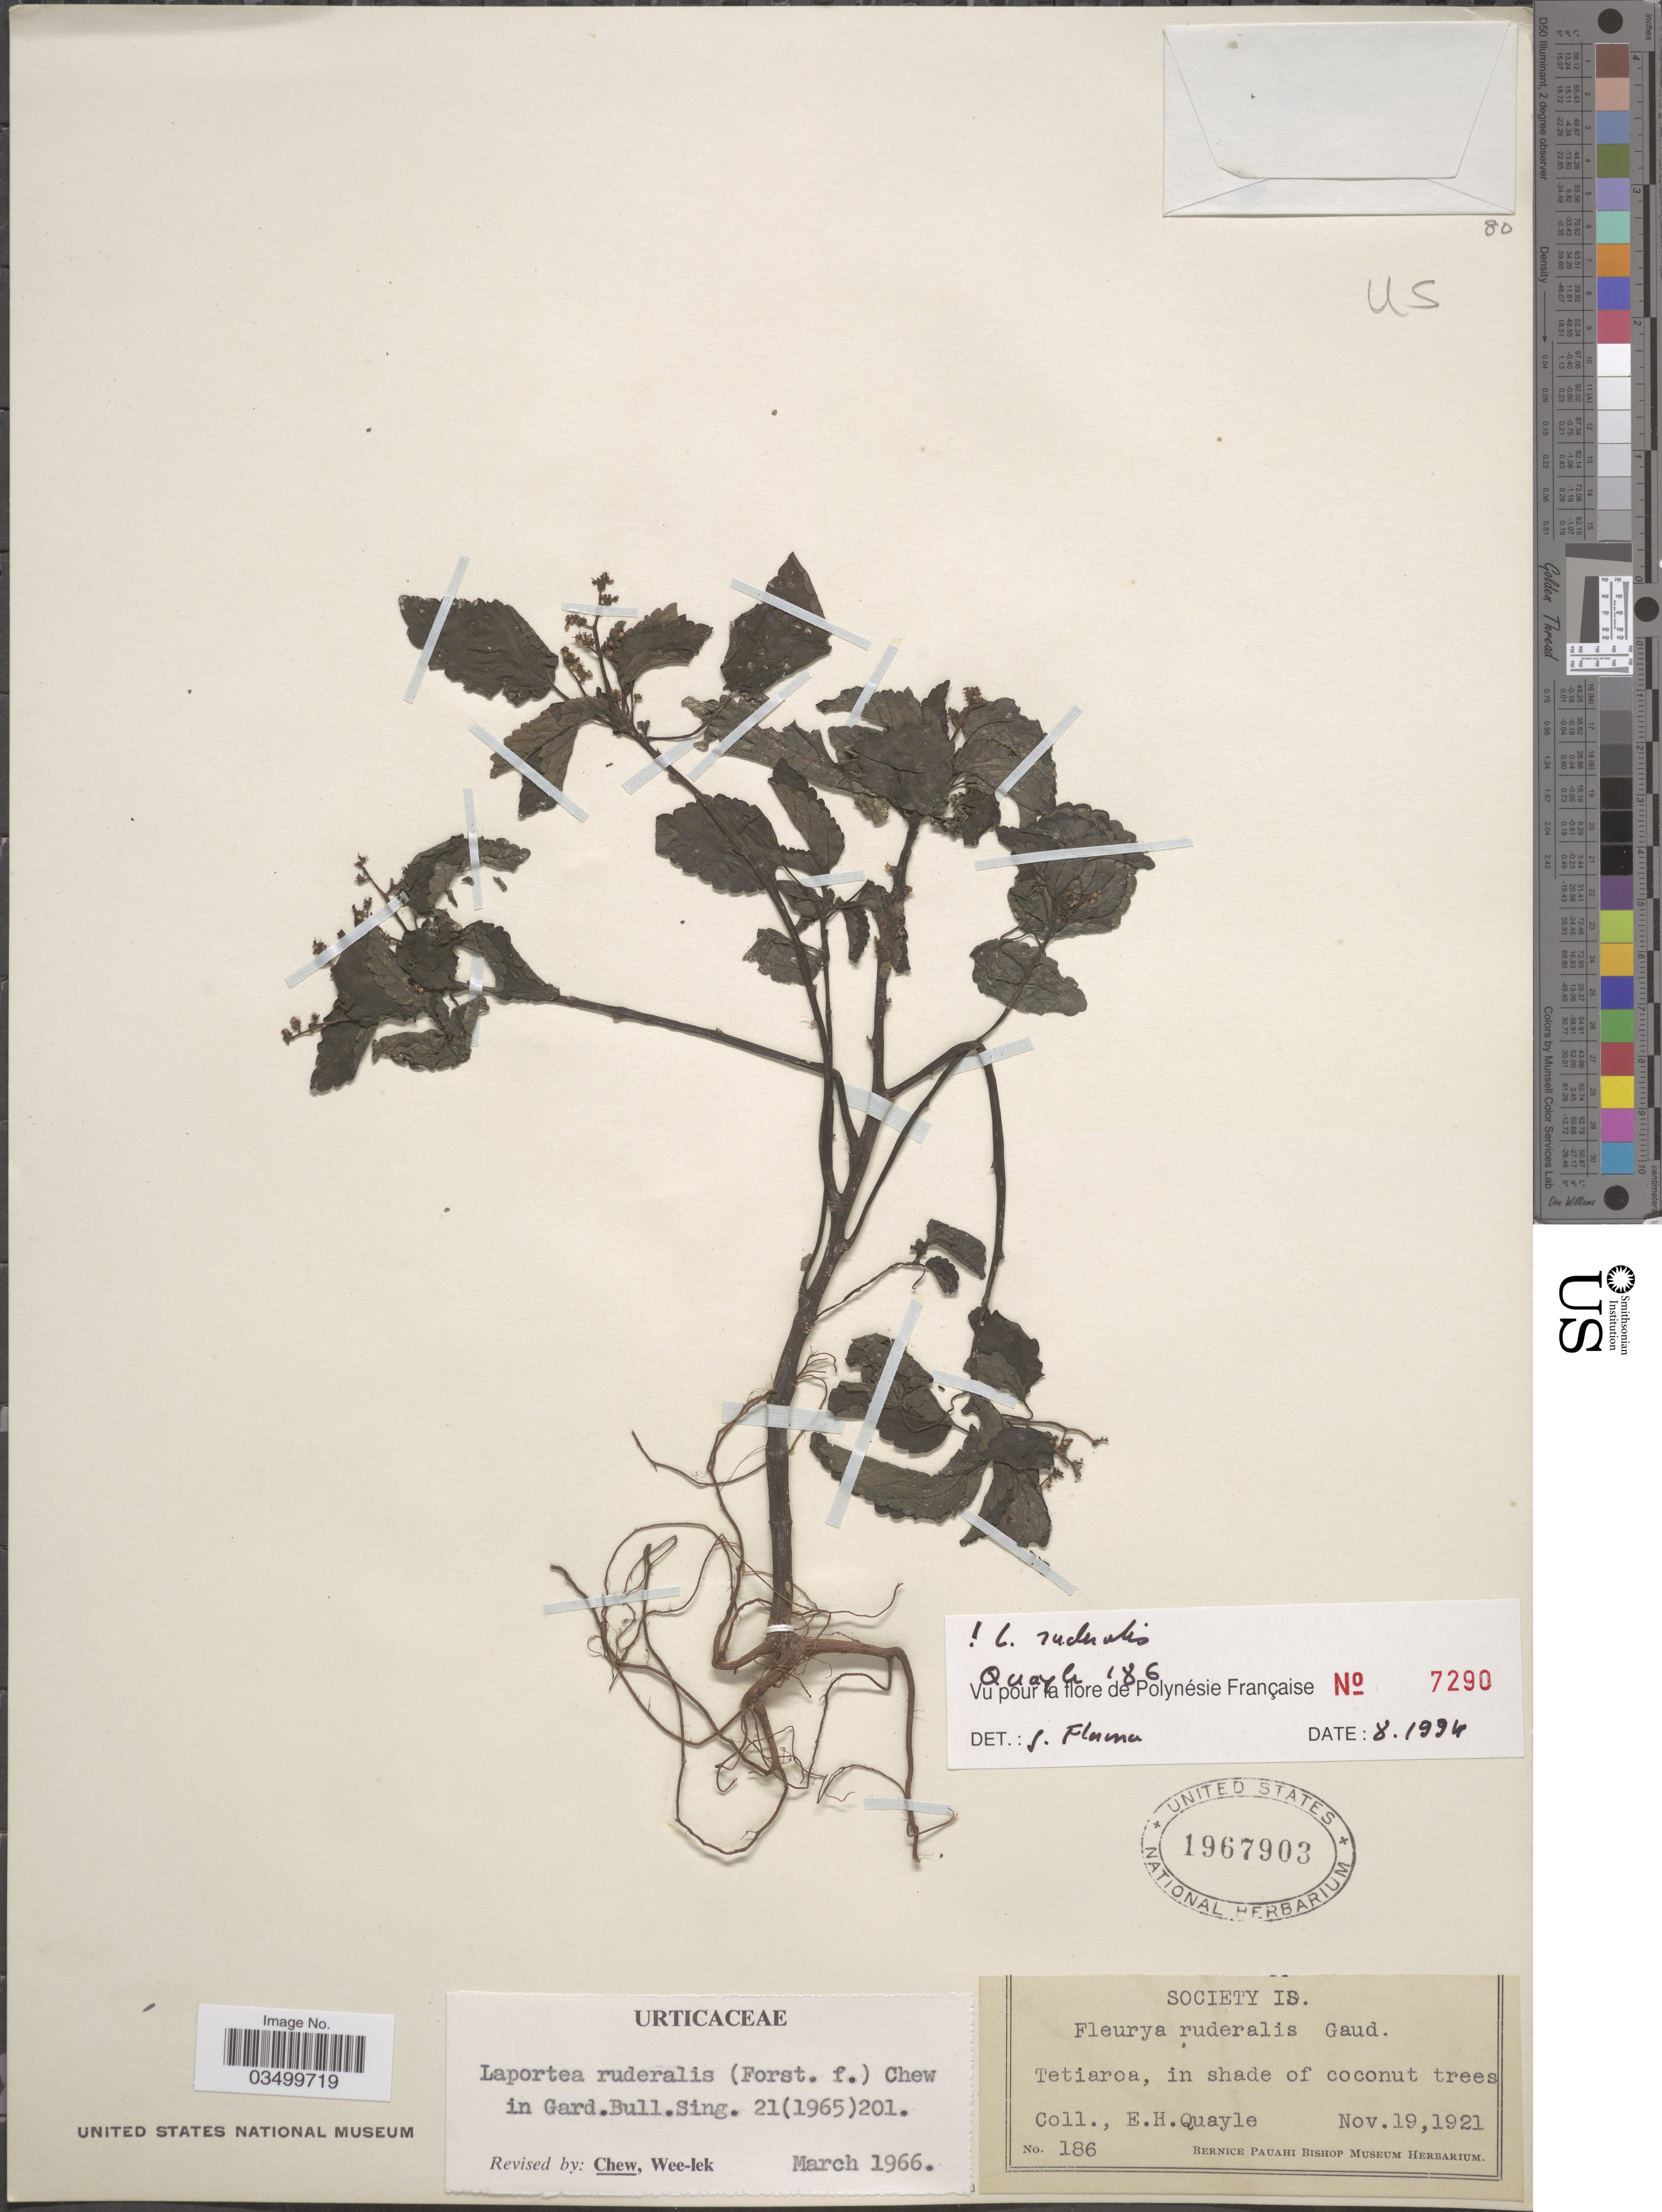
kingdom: Plantae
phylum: Tracheophyta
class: Magnoliopsida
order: Rosales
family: Urticaceae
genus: Laportea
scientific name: Laportea ruderalis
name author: (G. Forst.) Chew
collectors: E. Quayle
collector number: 186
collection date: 1921-11-19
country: French Polynesia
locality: Society Is. Tetiaroa.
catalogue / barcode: US 1967903